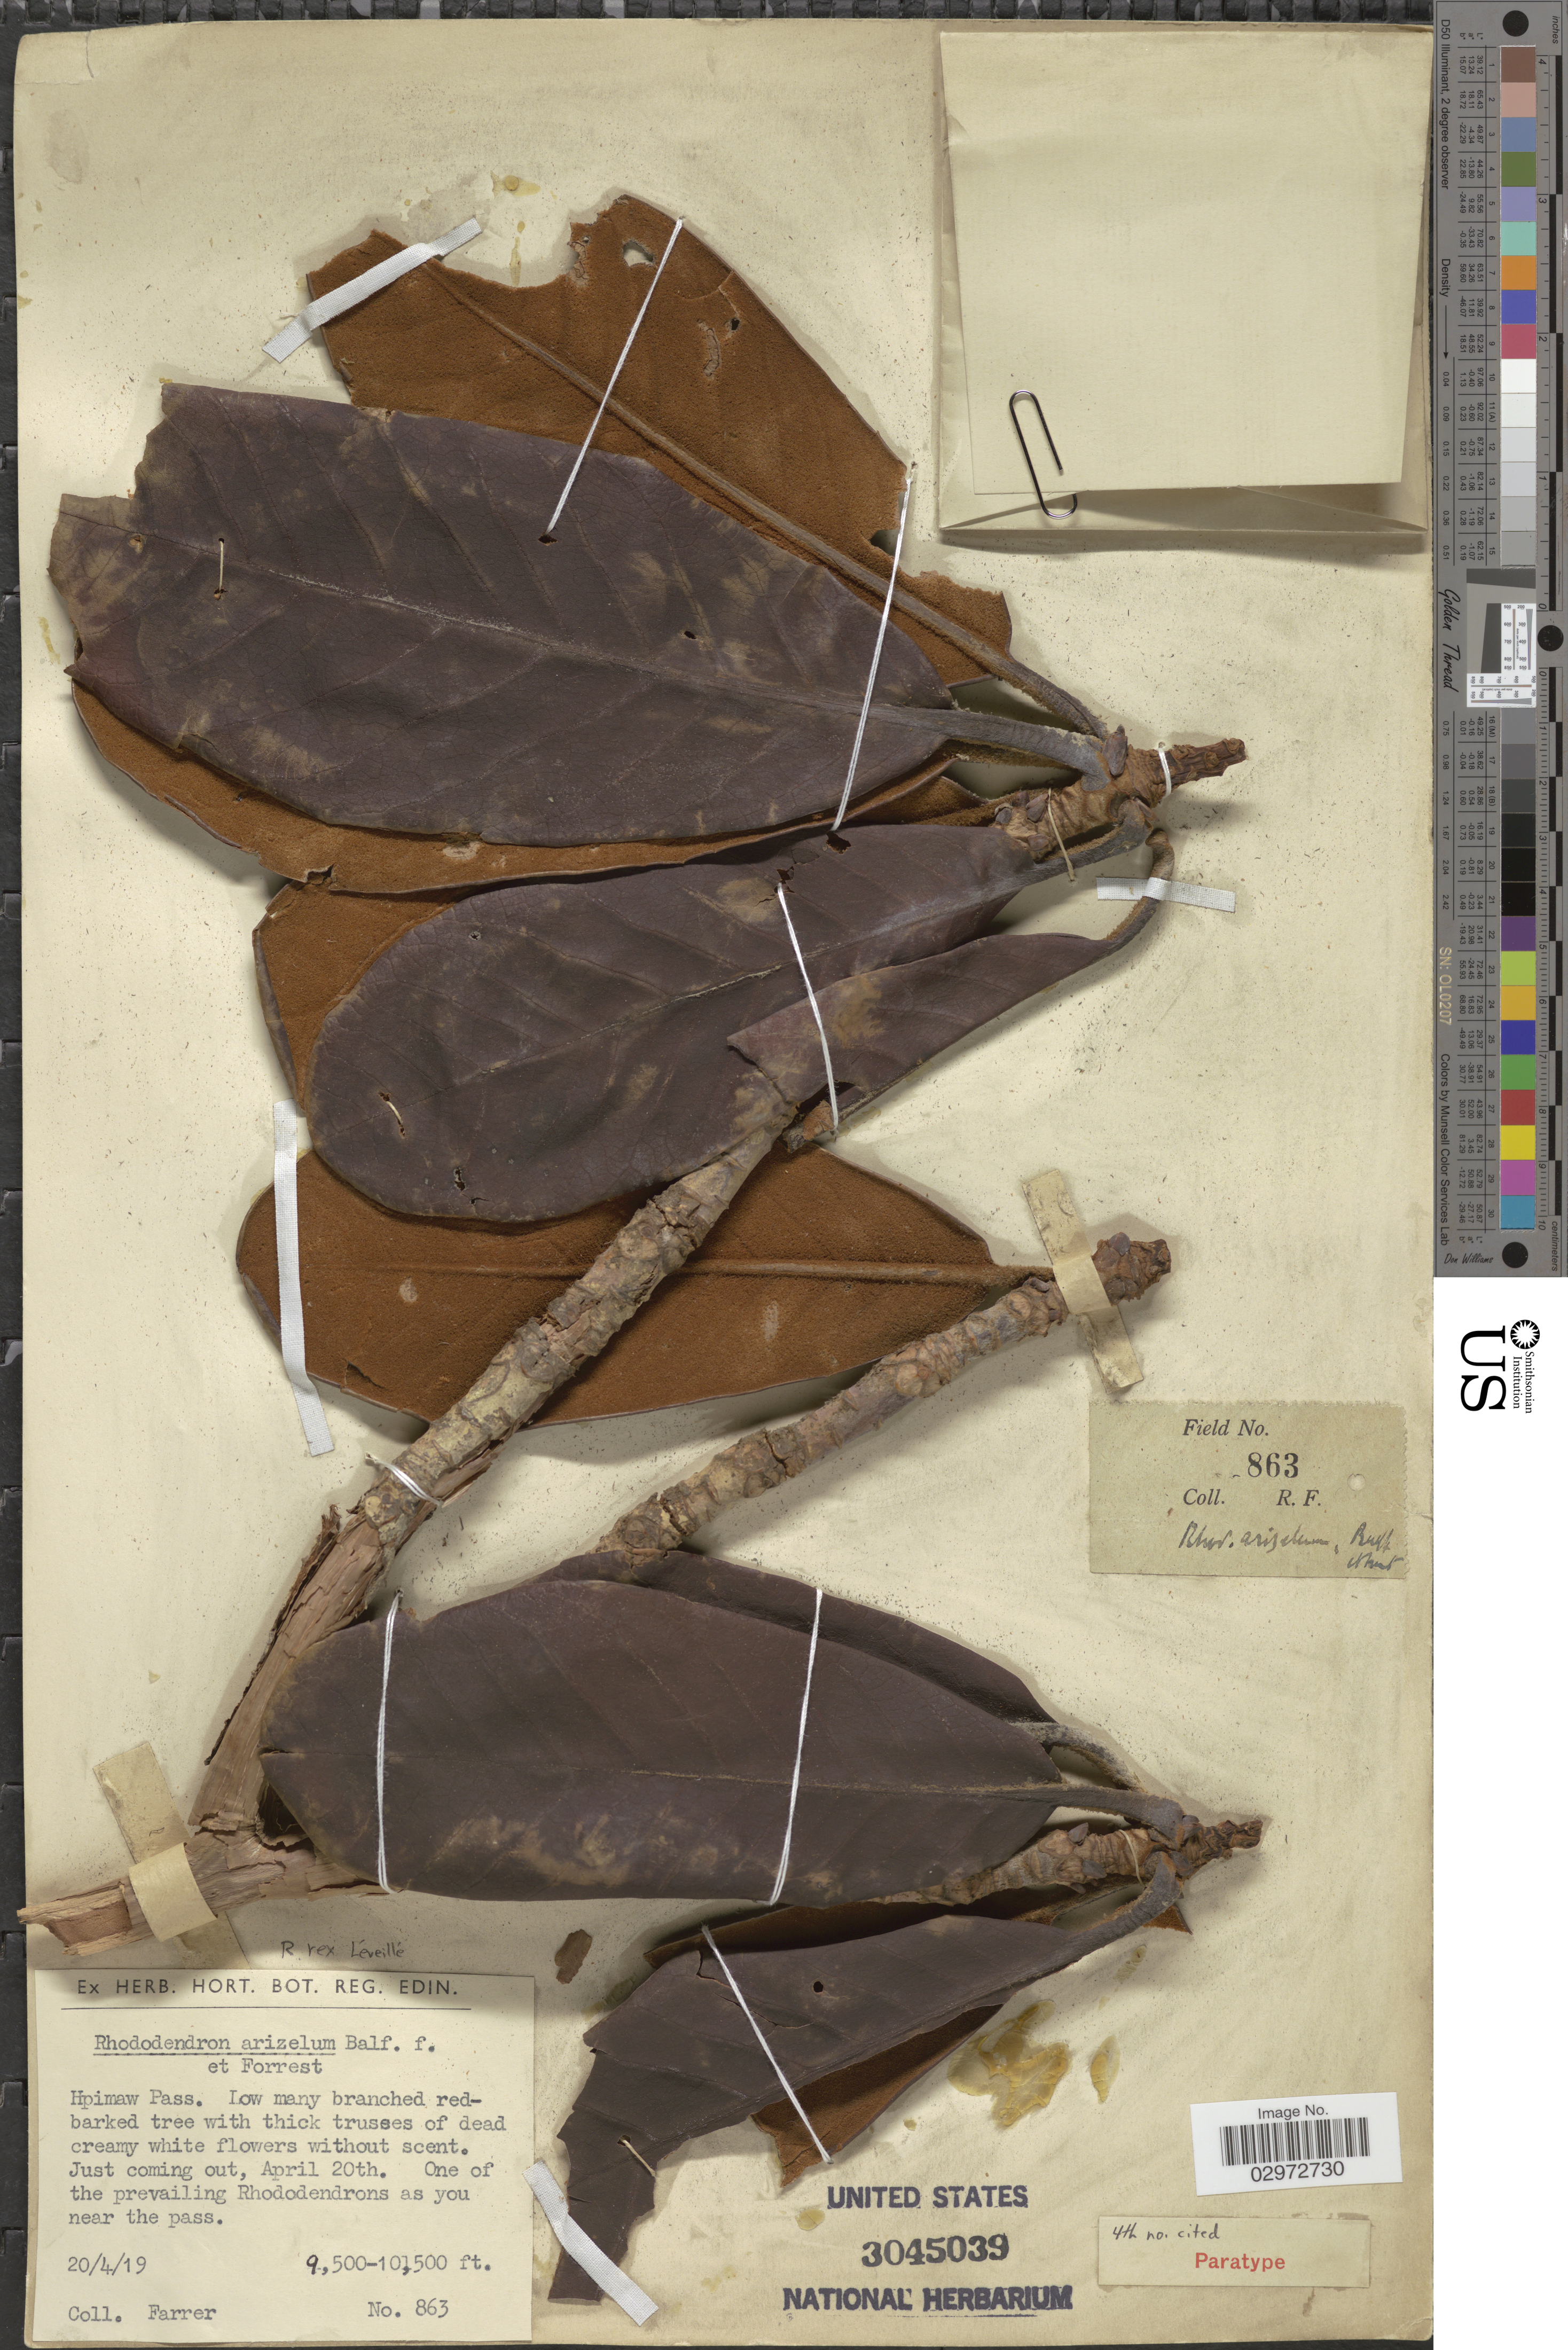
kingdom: Plantae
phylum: Tracheophyta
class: Magnoliopsida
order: Ericales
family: Ericaceae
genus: Rhododendron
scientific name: Rhododendron rex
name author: H. Lév.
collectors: Farrer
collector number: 863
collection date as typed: Transcribed d/m/y: 20/4/19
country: Myanmar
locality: Hpimaw Pass.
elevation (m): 2896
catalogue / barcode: US 3045039